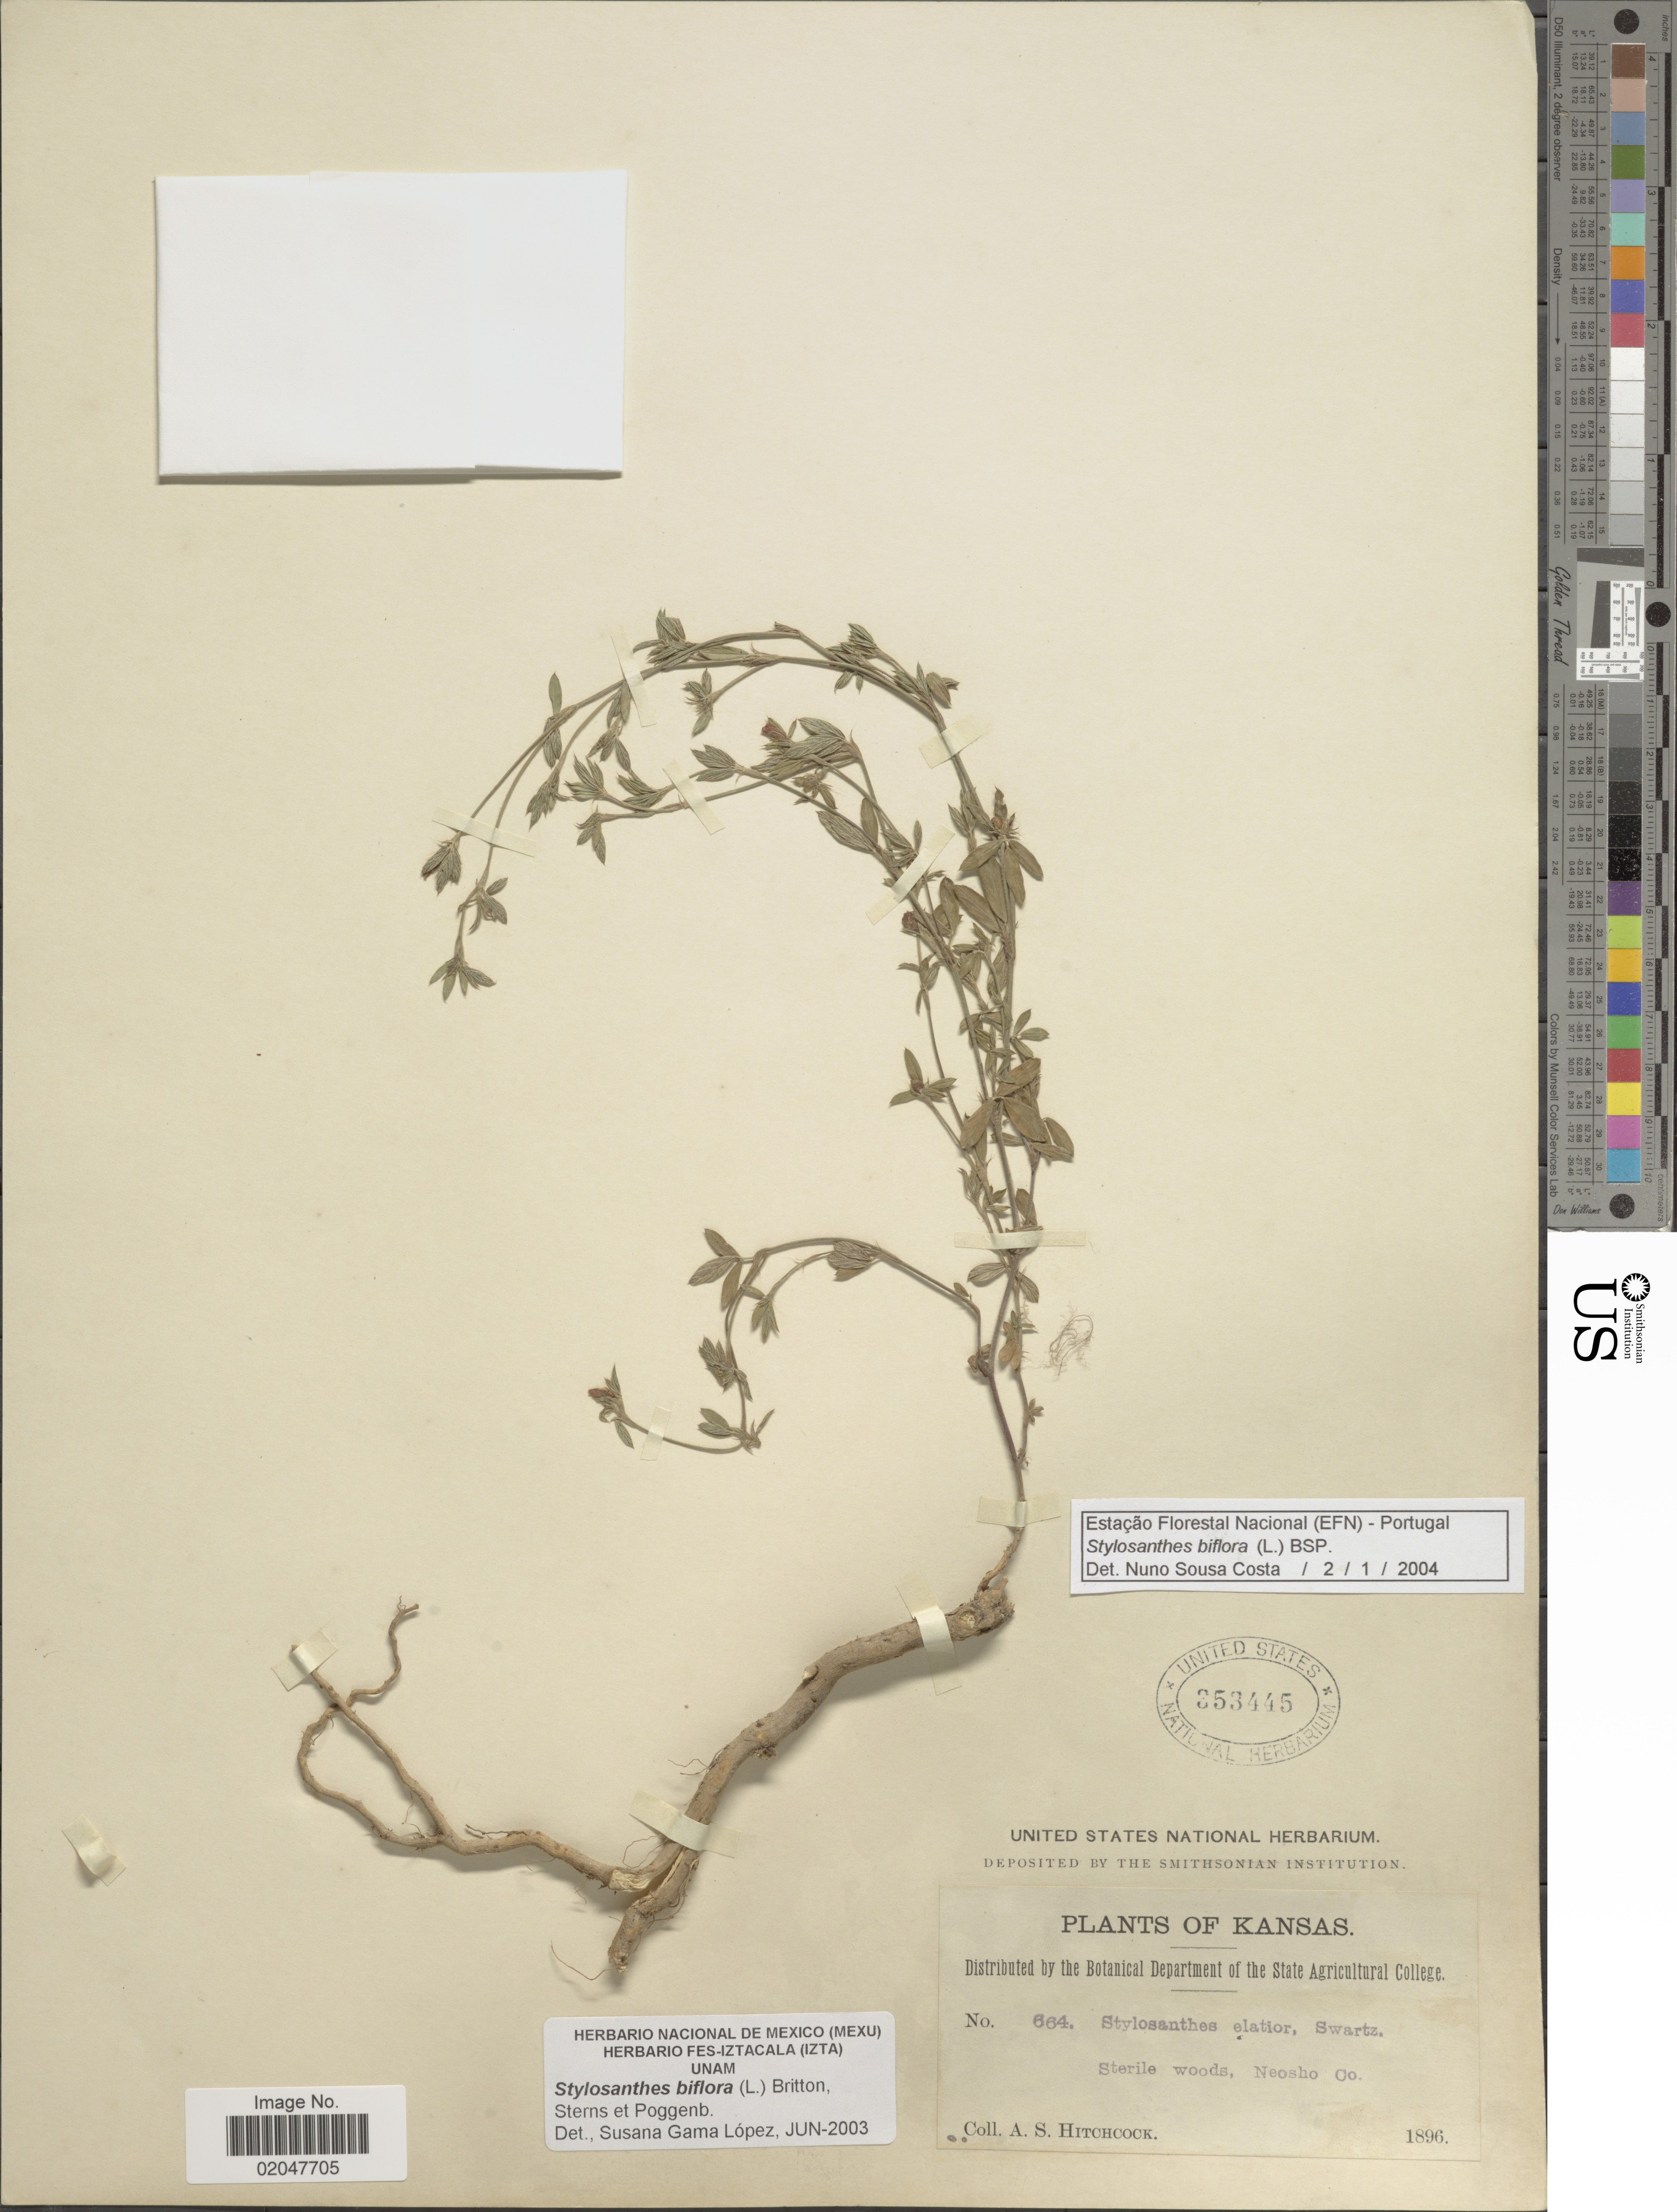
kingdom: Plantae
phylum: Tracheophyta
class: Magnoliopsida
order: Fabales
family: Fabaceae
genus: Stylosanthes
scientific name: Stylosanthes biflora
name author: (L.) Britton et al.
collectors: A. S. Hitchcock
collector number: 664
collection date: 1896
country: United States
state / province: Kansas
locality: Neosho Co.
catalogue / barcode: US 353445